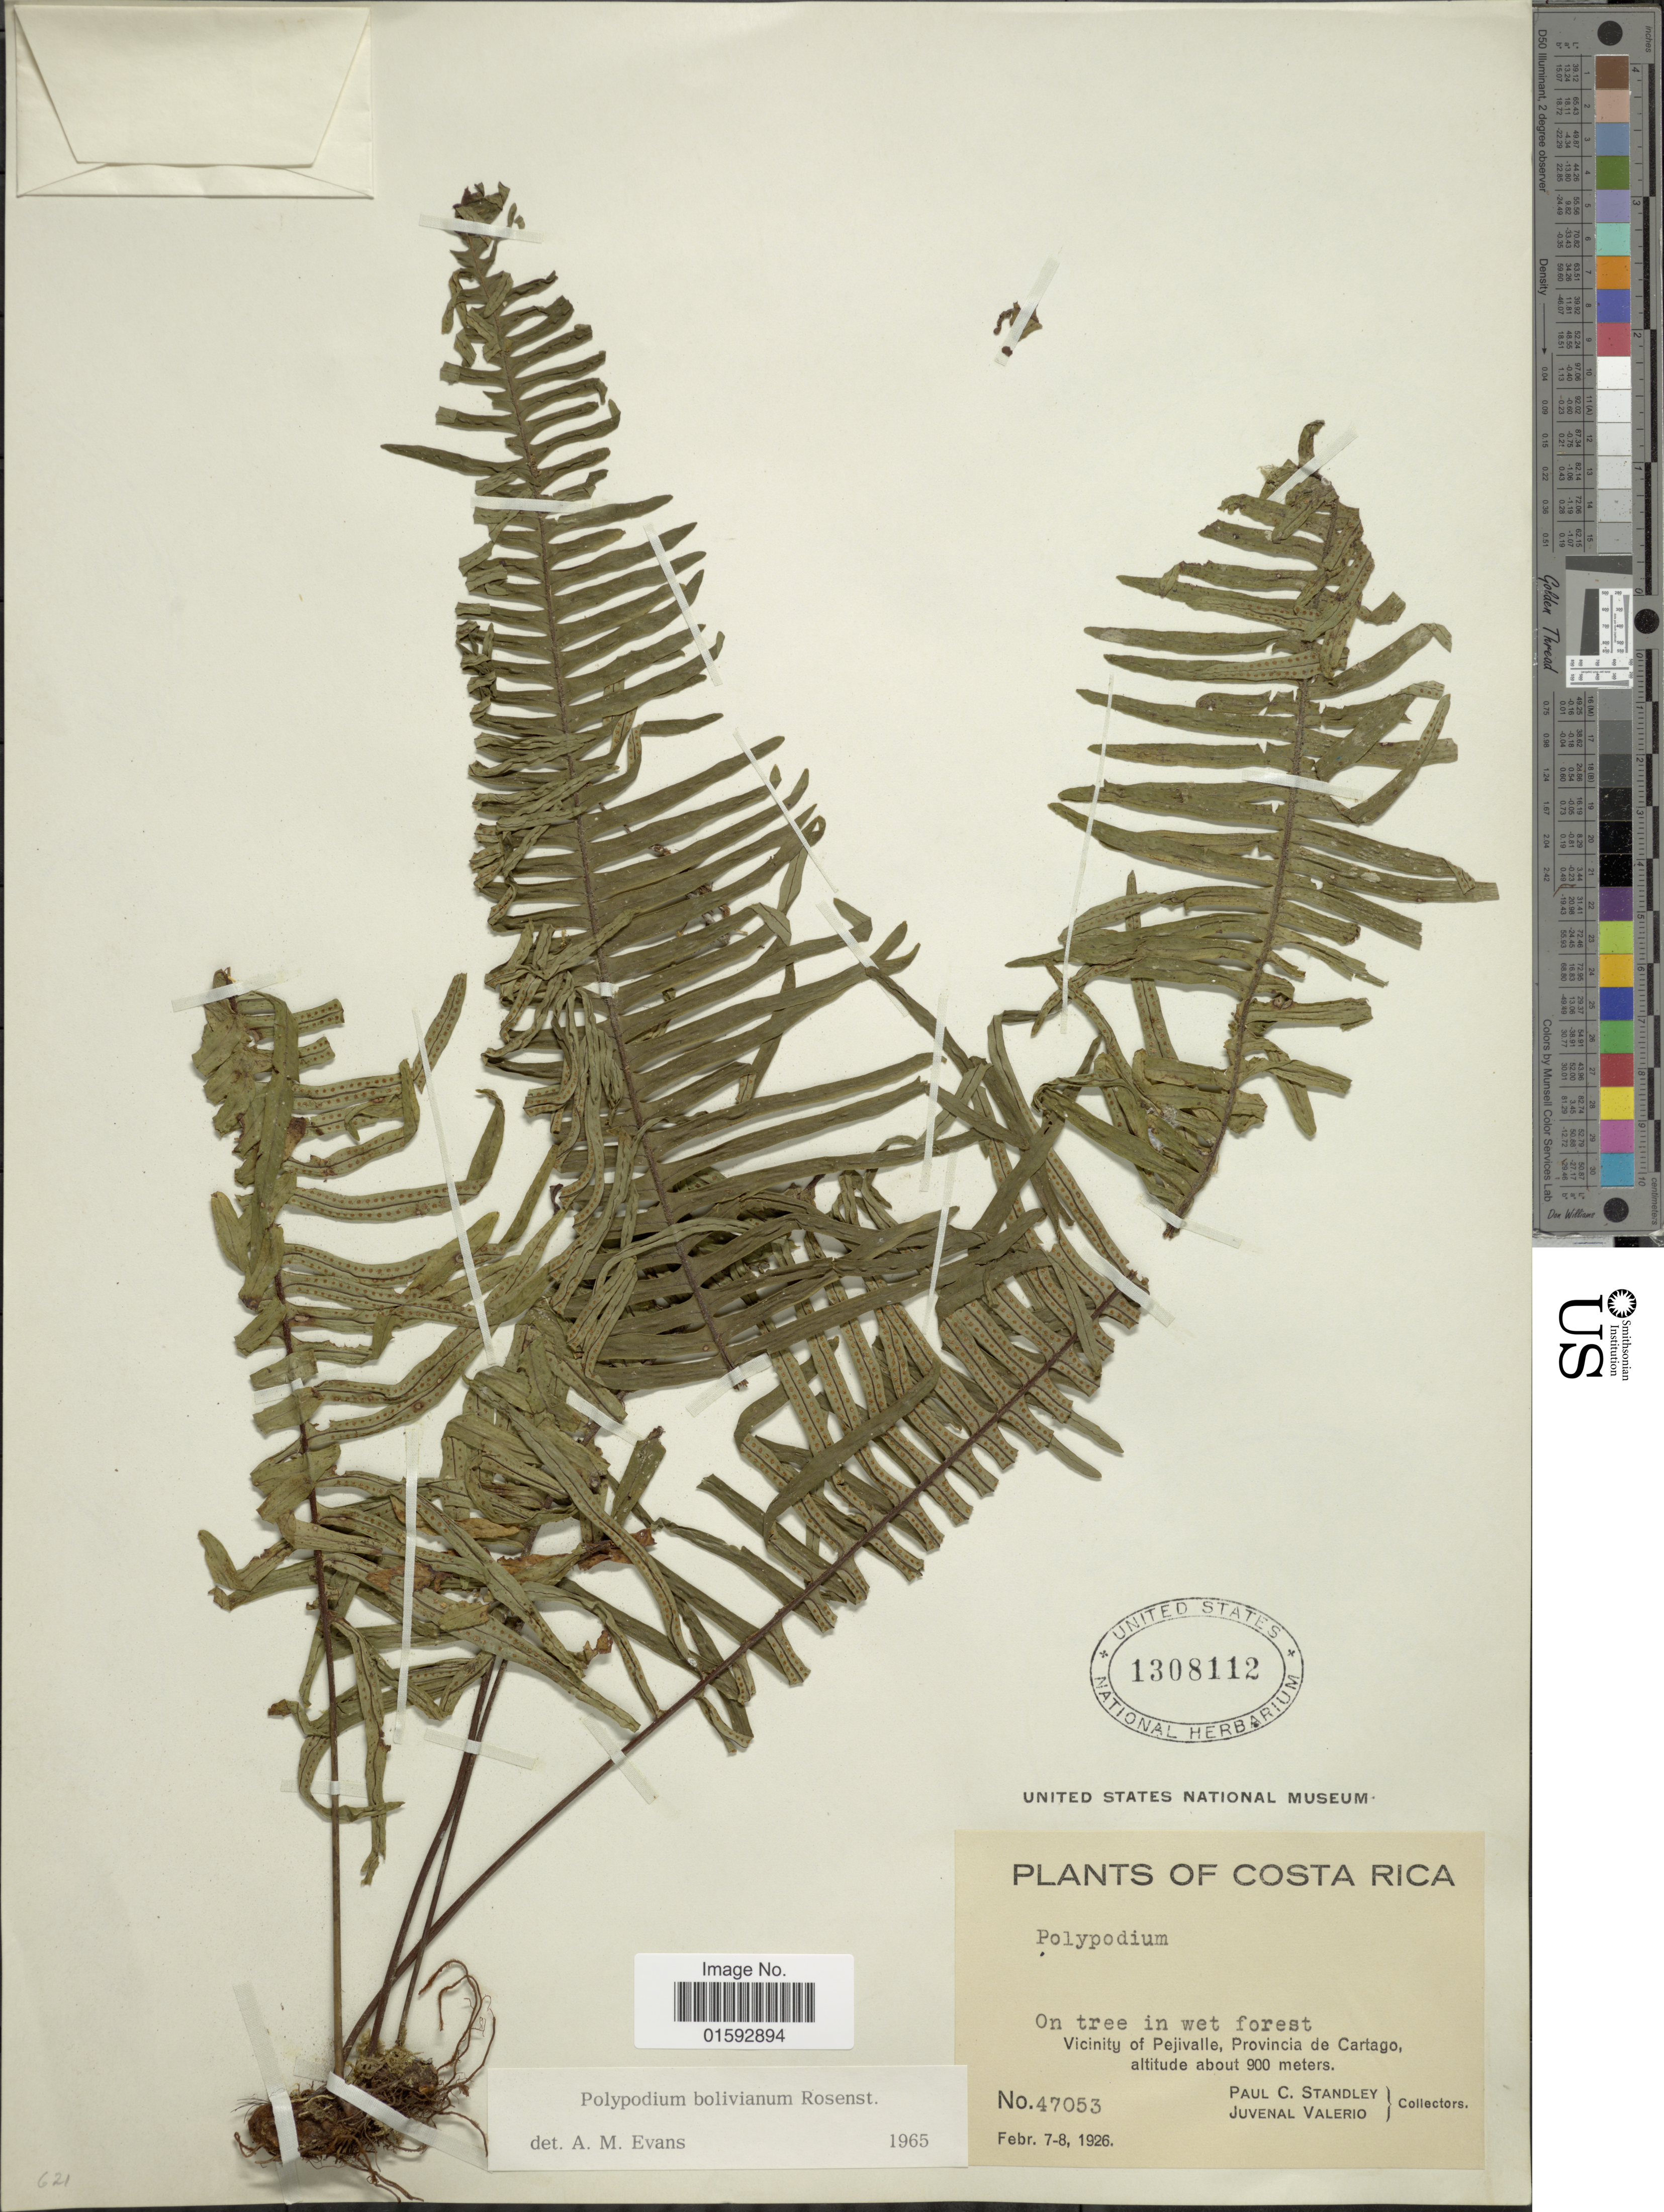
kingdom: Plantae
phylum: Tracheophyta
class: Polypodiopsida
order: Polypodiales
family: Polypodiaceae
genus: Pecluma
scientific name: Pecluma divaricata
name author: (E. Fourn.) Mickel & Beitel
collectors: P. C. Standley & J. Valerio R.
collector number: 47053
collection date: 1926-02-07/1926-02-08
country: Costa Rica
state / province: Cartago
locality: On tree in wet forest, Vicinity of Pejivalle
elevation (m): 900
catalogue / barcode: US 1308112